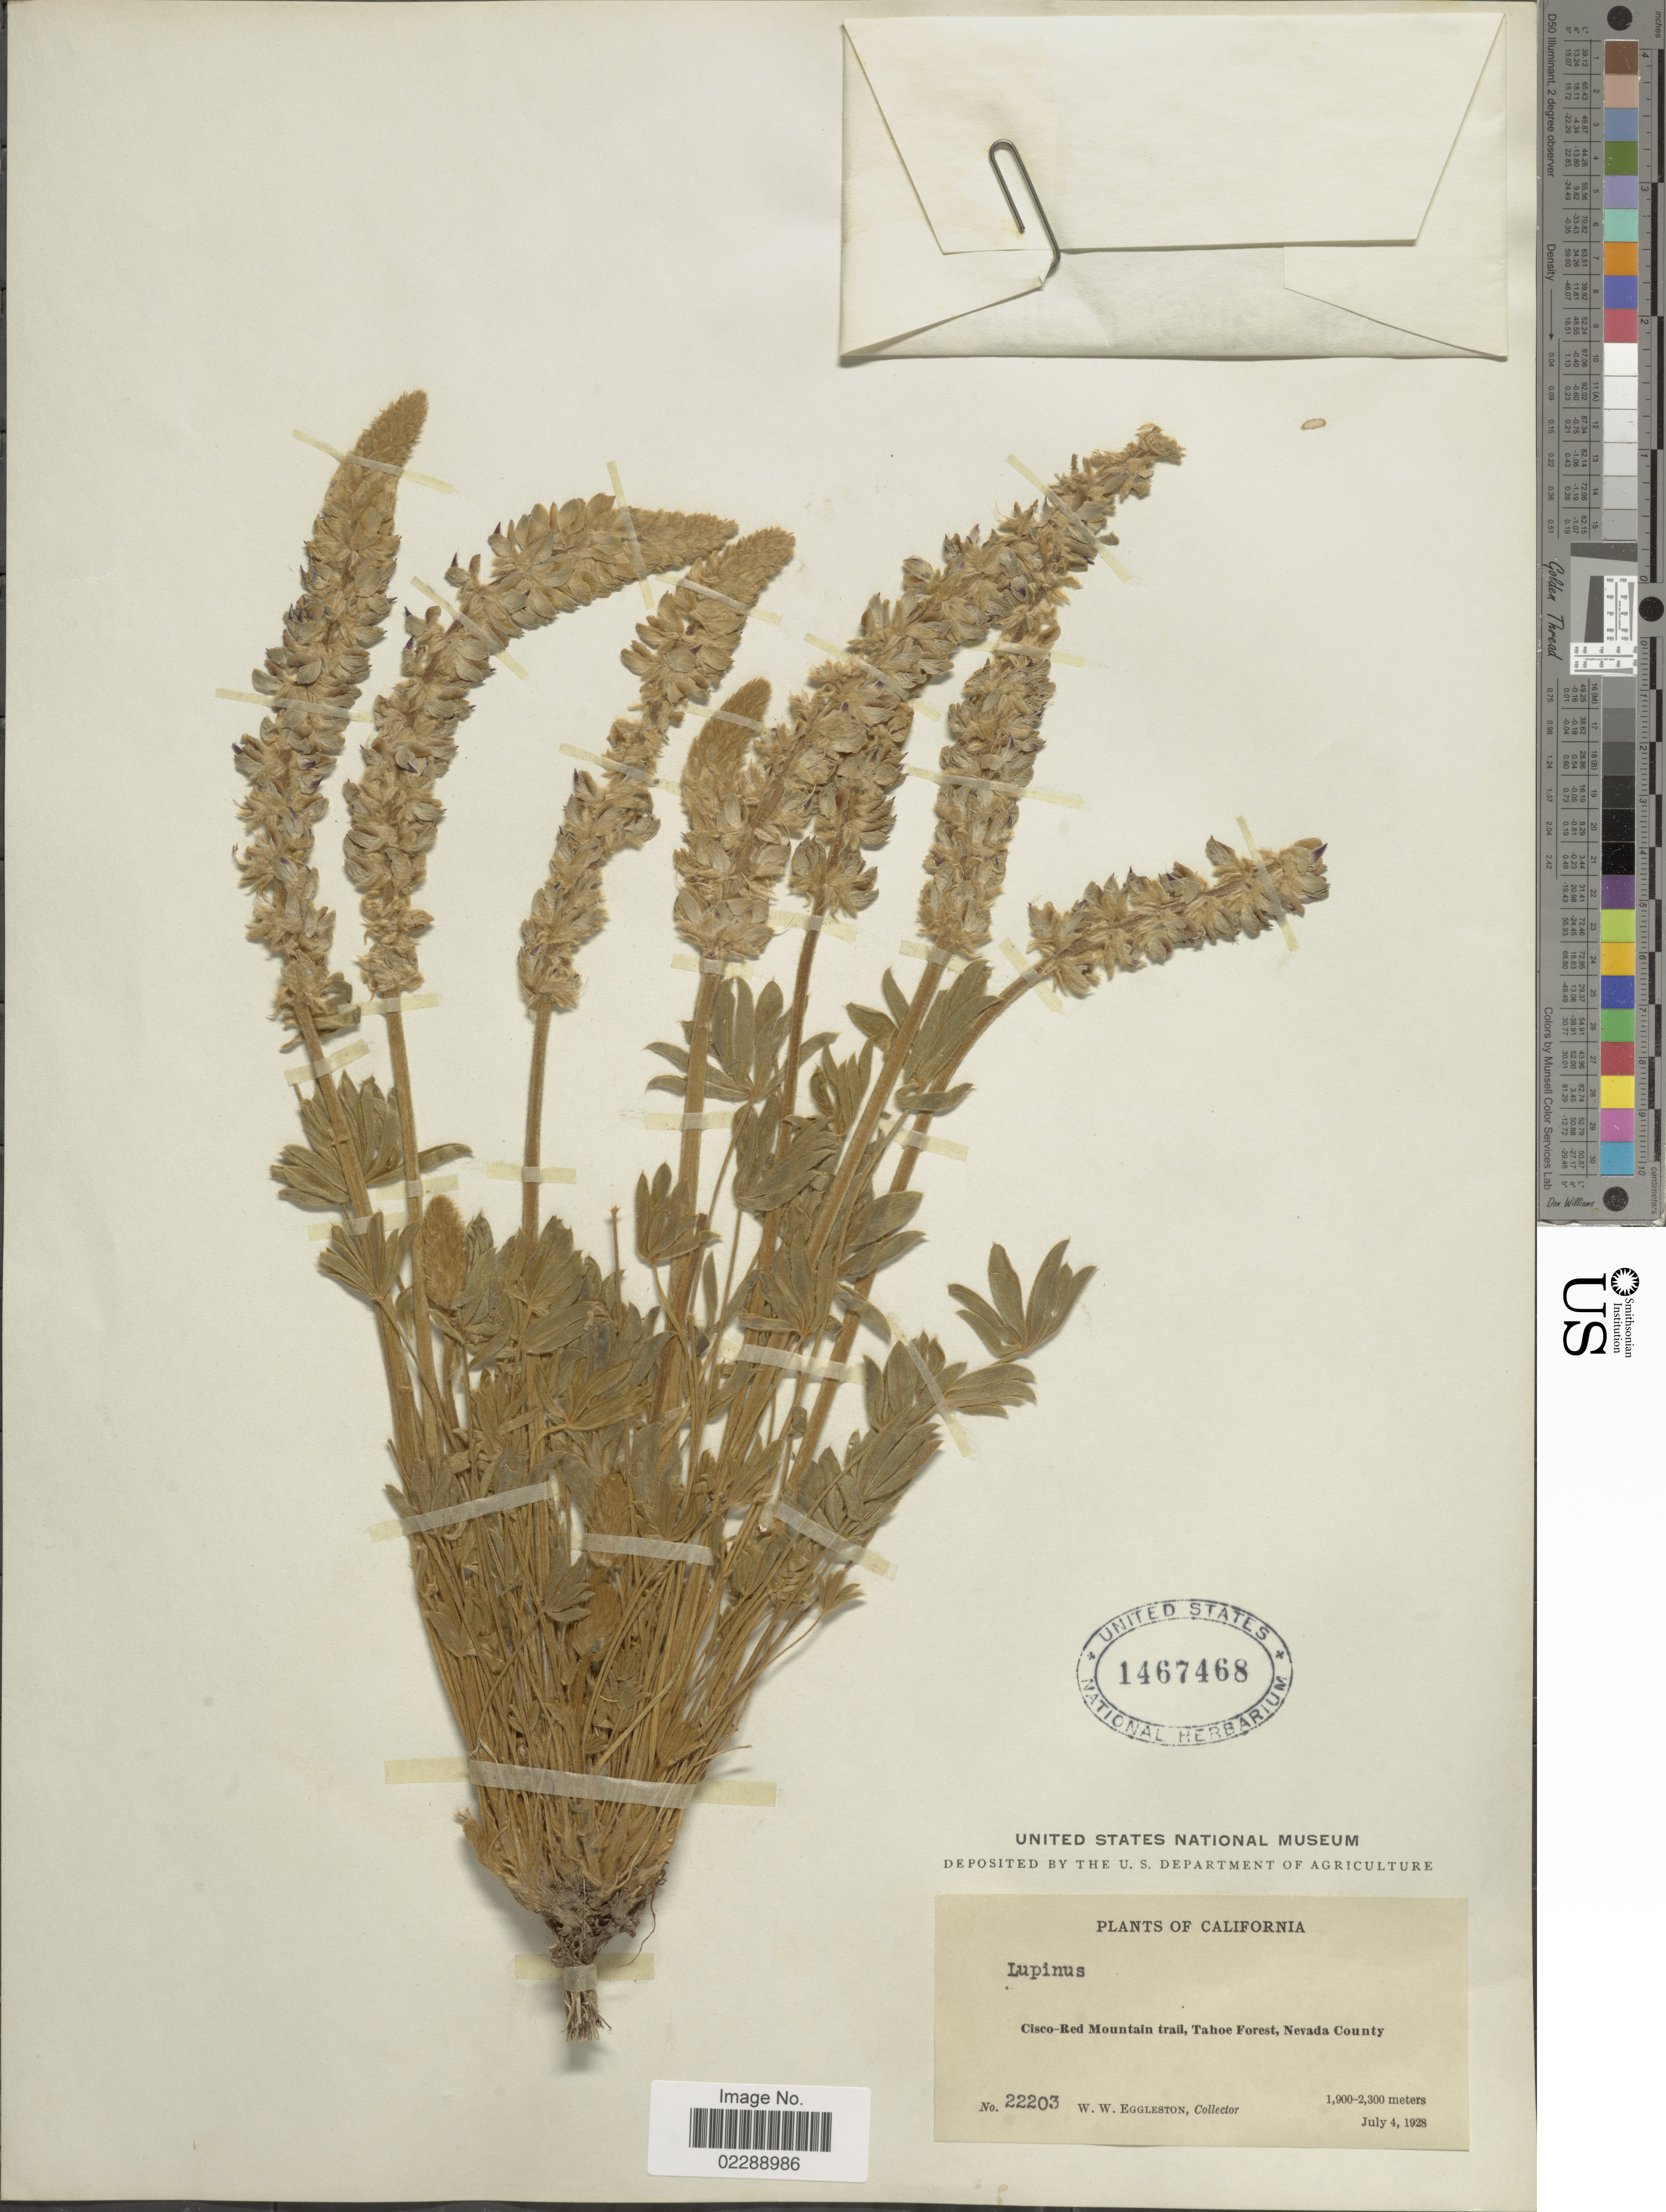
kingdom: Plantae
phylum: Tracheophyta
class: Magnoliopsida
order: Fabales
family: Fabaceae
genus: Lupinus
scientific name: Lupinus sp.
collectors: W. W. Eggleston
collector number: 22203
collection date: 1928-07-04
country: United States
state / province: California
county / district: Nevada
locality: Cisco-Red Mountainl trail, Tahoe Forest, Nevada County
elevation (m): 1900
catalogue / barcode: US 1467468